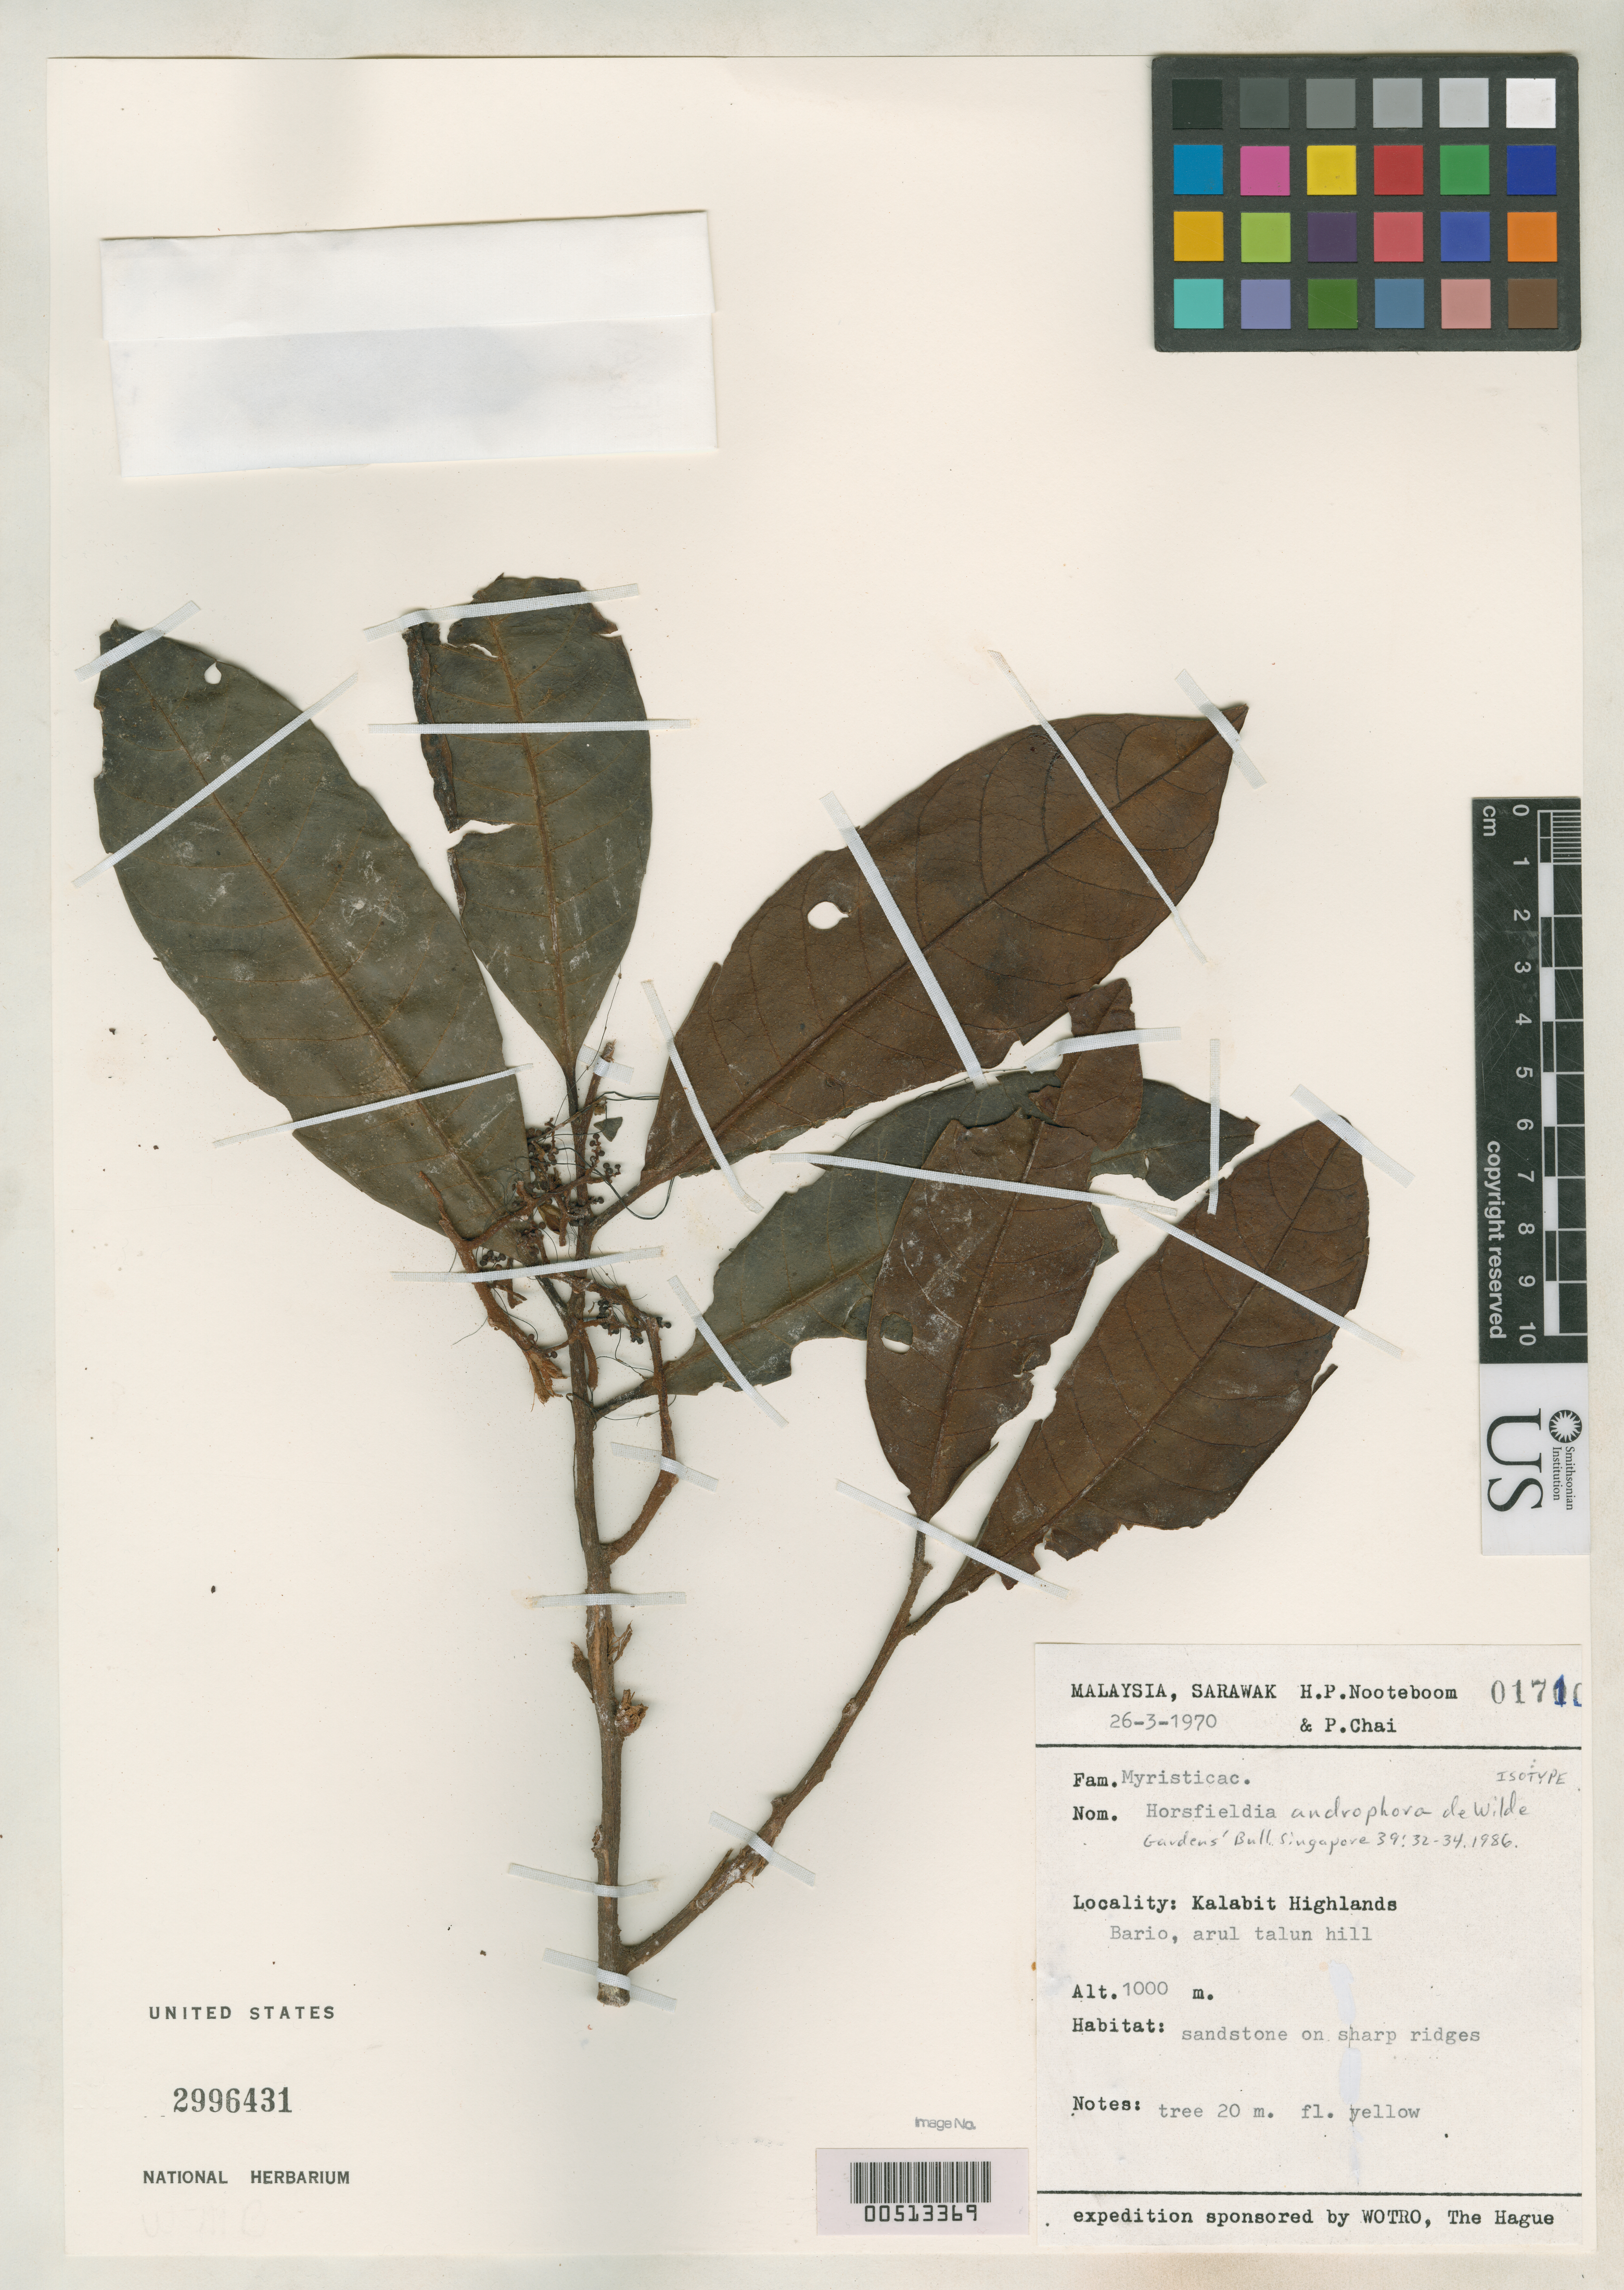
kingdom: Plantae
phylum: Tracheophyta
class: Magnoliopsida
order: Magnoliales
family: Myristicaceae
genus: Horsfieldia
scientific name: Horsfieldia androphora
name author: W.J. de Wilde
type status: Isotype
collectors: H. P. Nooteboom & P. Chai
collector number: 1710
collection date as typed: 26 Mar 1970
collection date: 1970-03-26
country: Malaysia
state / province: Sarawak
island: Borneo Island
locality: Kalabit highland, Bario, Arul Talun Hill.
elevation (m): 1000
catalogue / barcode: US 2996431